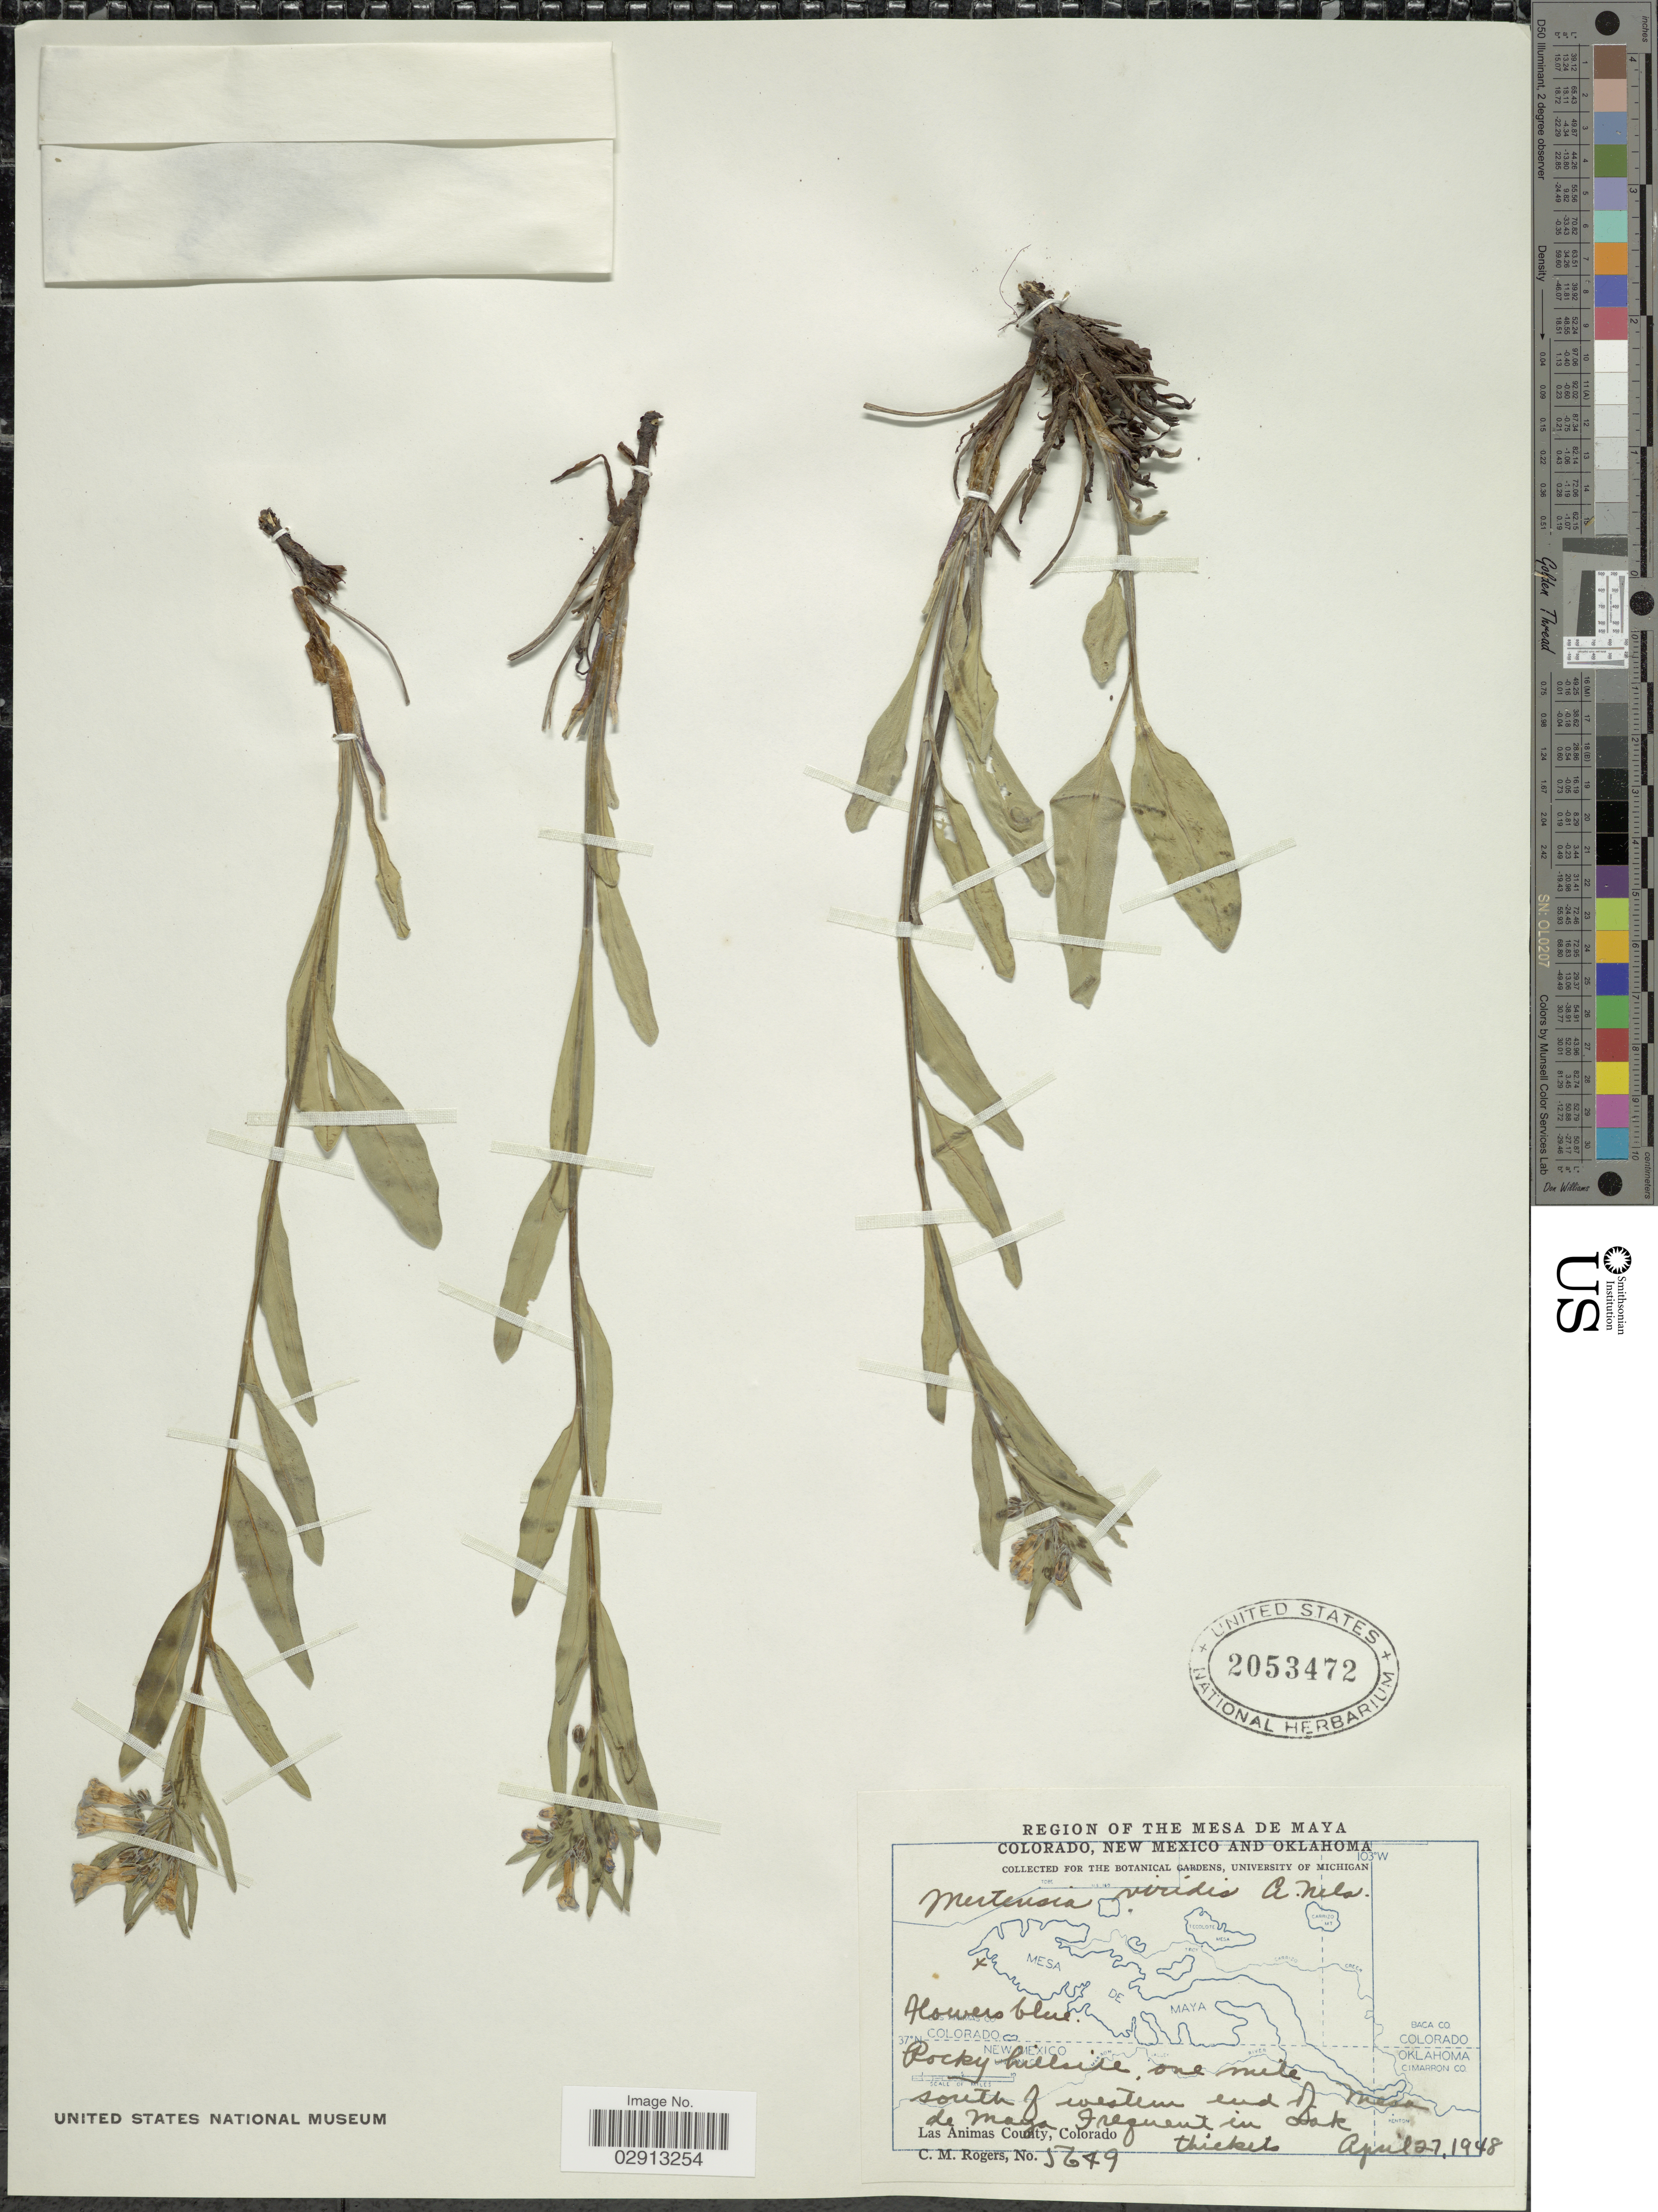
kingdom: Plantae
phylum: Tracheophyta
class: Magnoliopsida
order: Boraginales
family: Boraginaceae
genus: Mertensia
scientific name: Mertensia viridis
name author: (A. Nelson) A. Nelson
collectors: C. M. Rogers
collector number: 5649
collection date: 1948-04-27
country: United States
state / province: Colorado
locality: Region of the Mesa de Maya. Rocky hillsite, one mile south of western end of Mesa de Maya. Frequent in oak thickets. Las Animas County, Colorado.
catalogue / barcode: US 2053472